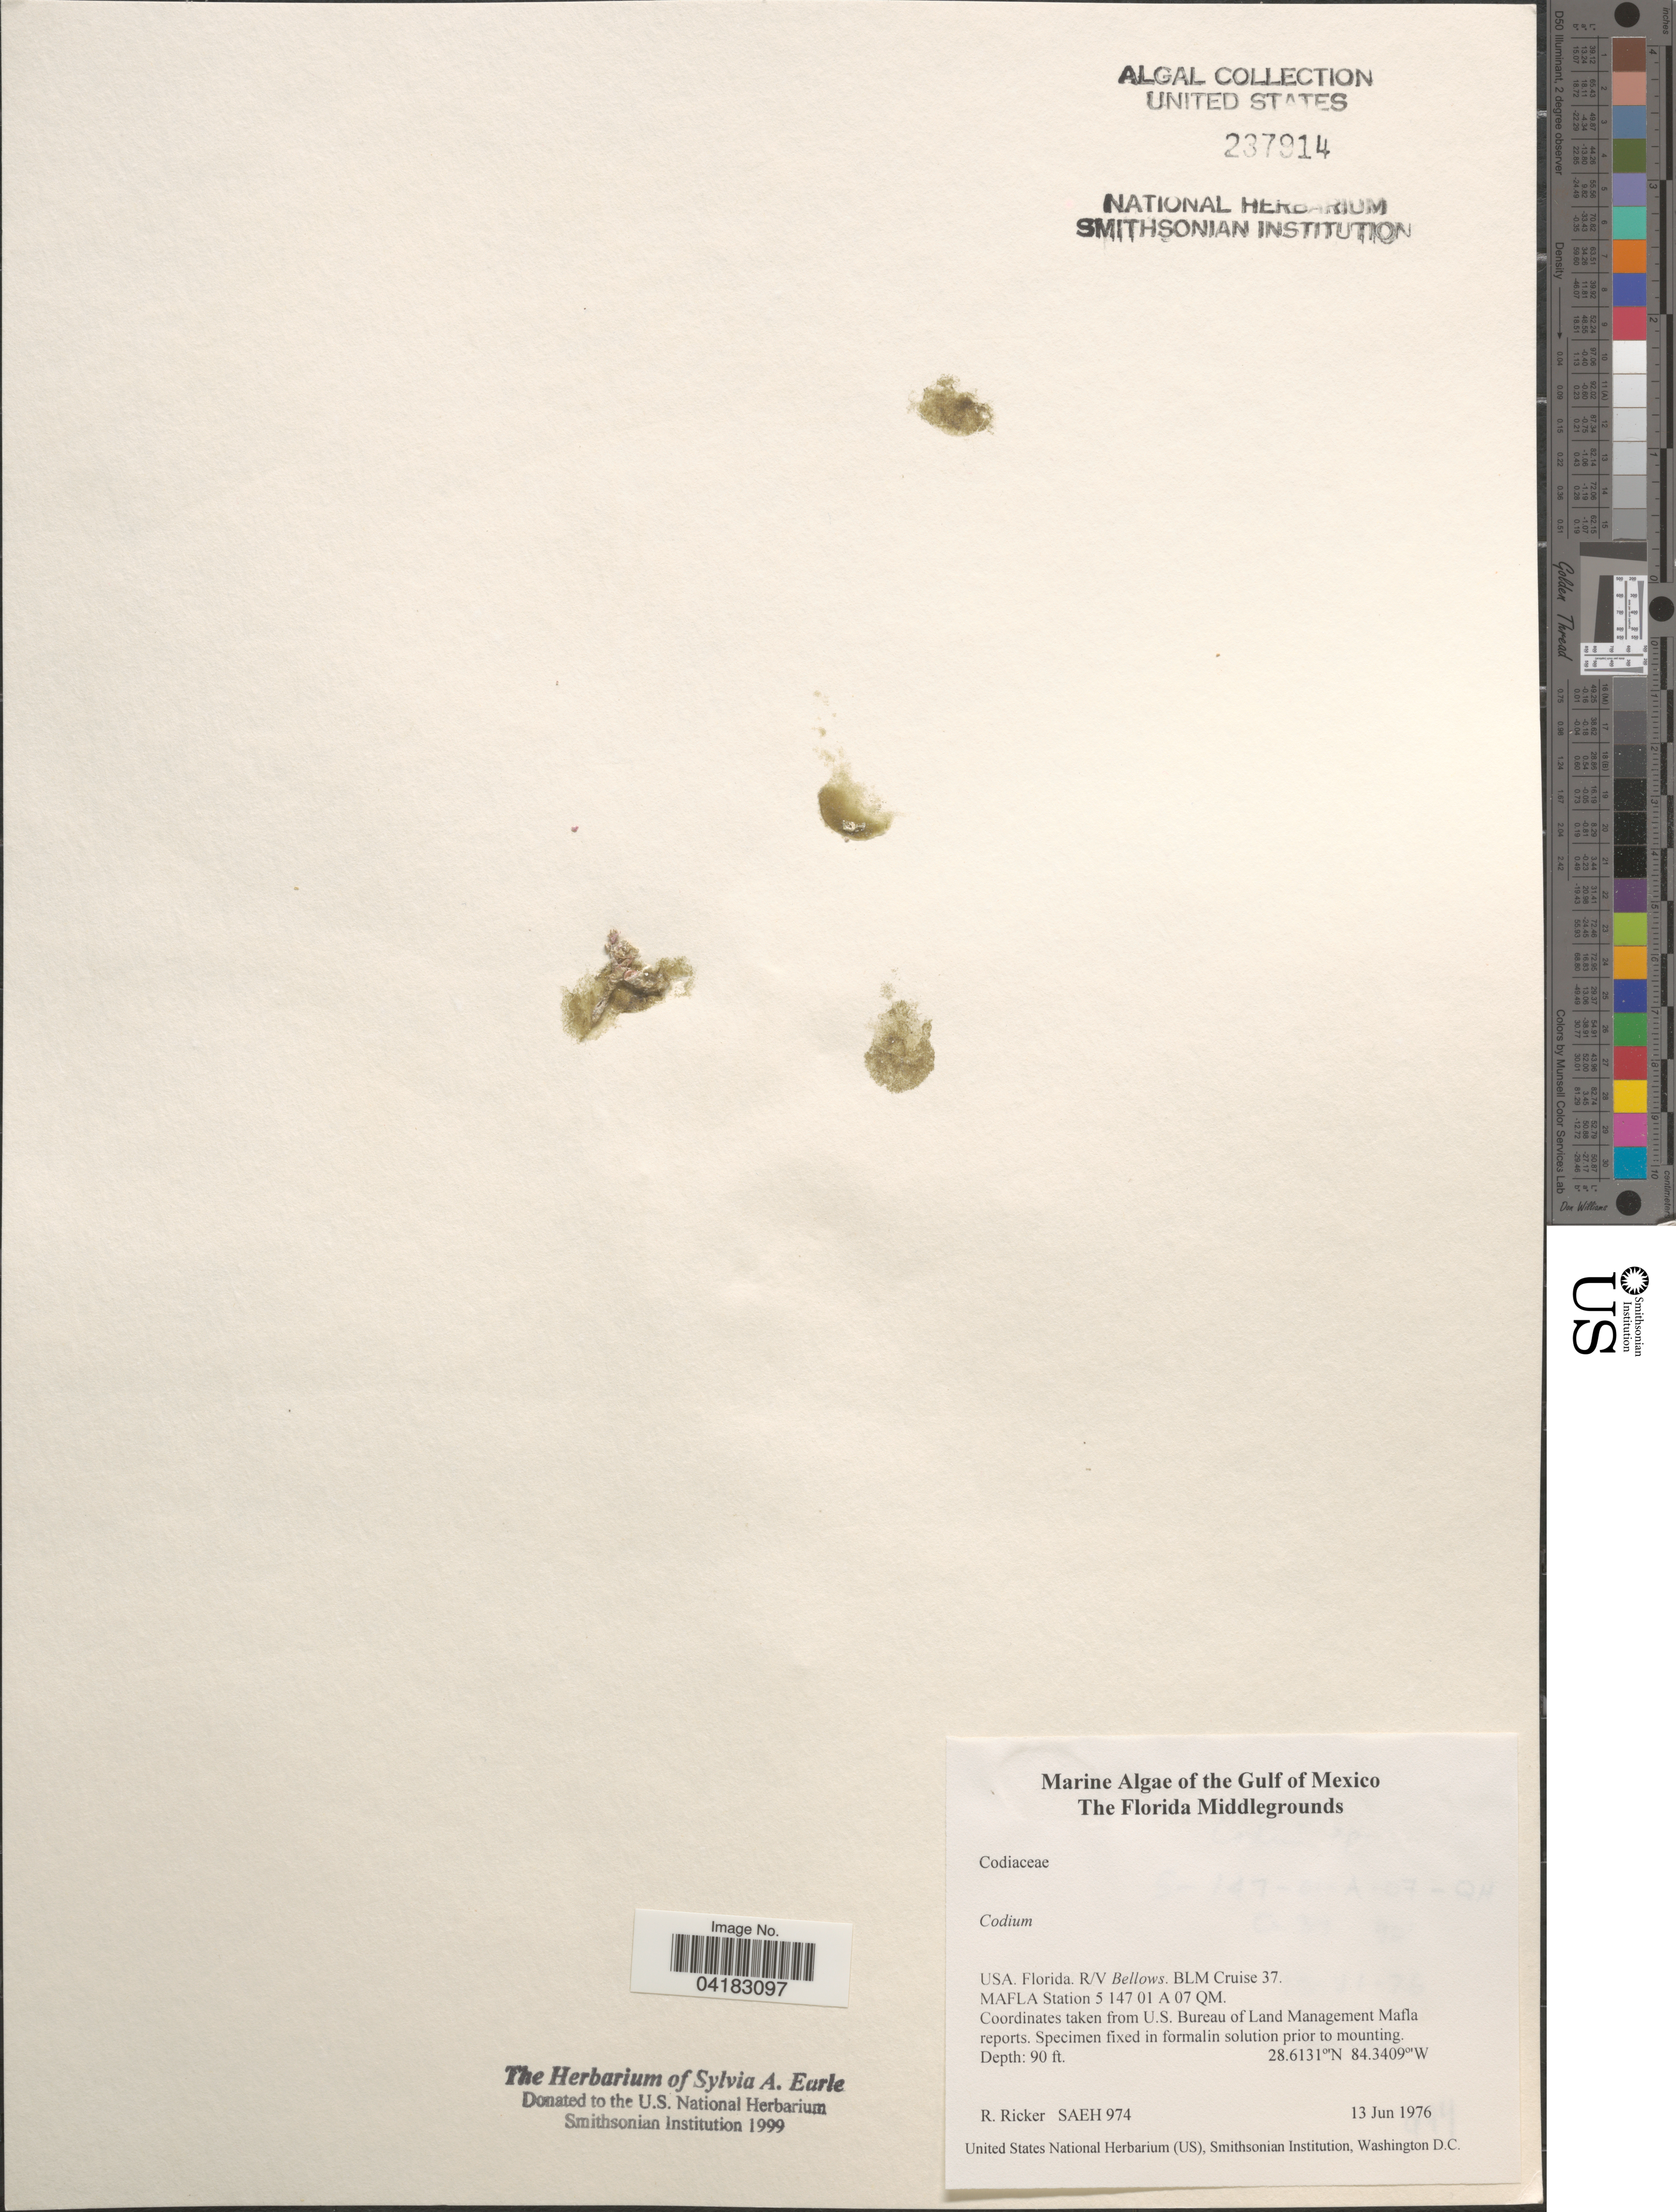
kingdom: Plantae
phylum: Chlorophyta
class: Ulvophyceae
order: Bryopsidales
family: Codiaceae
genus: Codium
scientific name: Codium sp.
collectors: R. Ricker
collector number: SAEH974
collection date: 1976-06-13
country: United States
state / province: Florida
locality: Gulf of Mexico. The Florida Middlegrounds. R/V Bellows. BLM Cruise 37. MAFLA Station 5 147 01 A 07 QM.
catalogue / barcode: US 237914